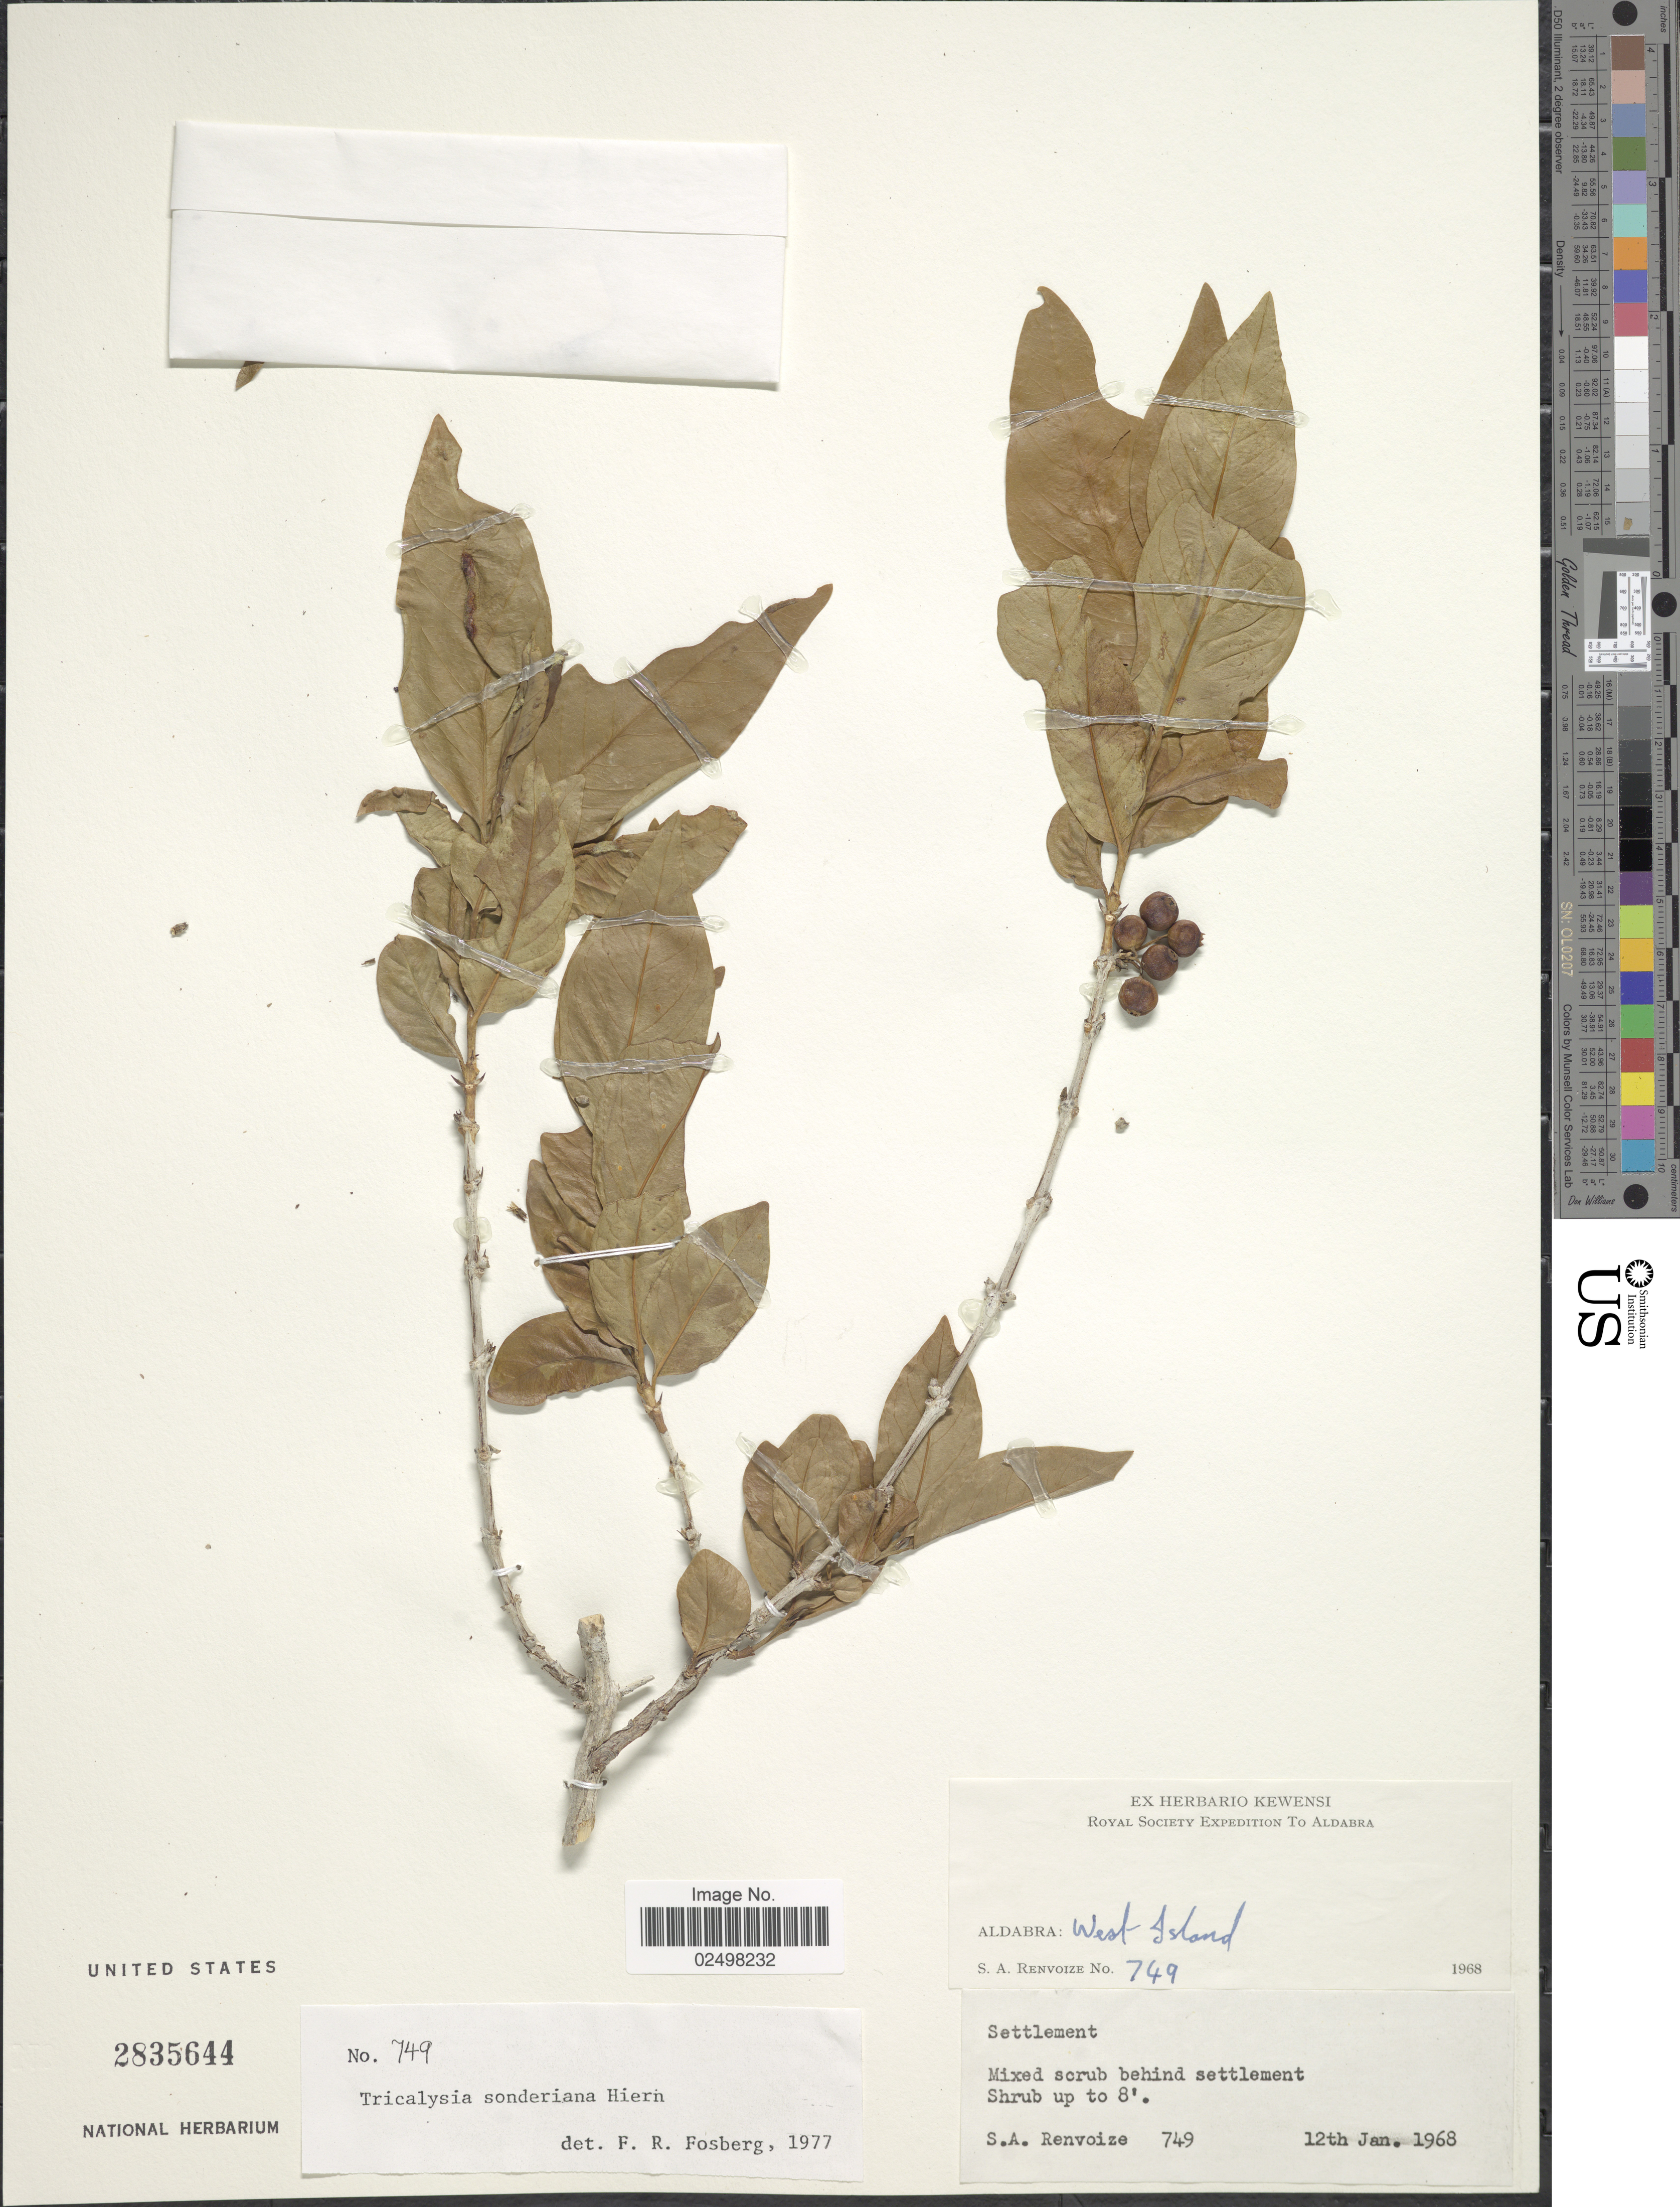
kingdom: Plantae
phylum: Tracheophyta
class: Magnoliopsida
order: Gentianales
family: Rubiaceae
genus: Tricalysia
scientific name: Tricalysia sonderiana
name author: Hiern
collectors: S. A. Renvoize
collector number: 749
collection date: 1968-01-12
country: Seychelles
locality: Aldabra.: West Island. Settlement. Behind settlement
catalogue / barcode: US 2835644